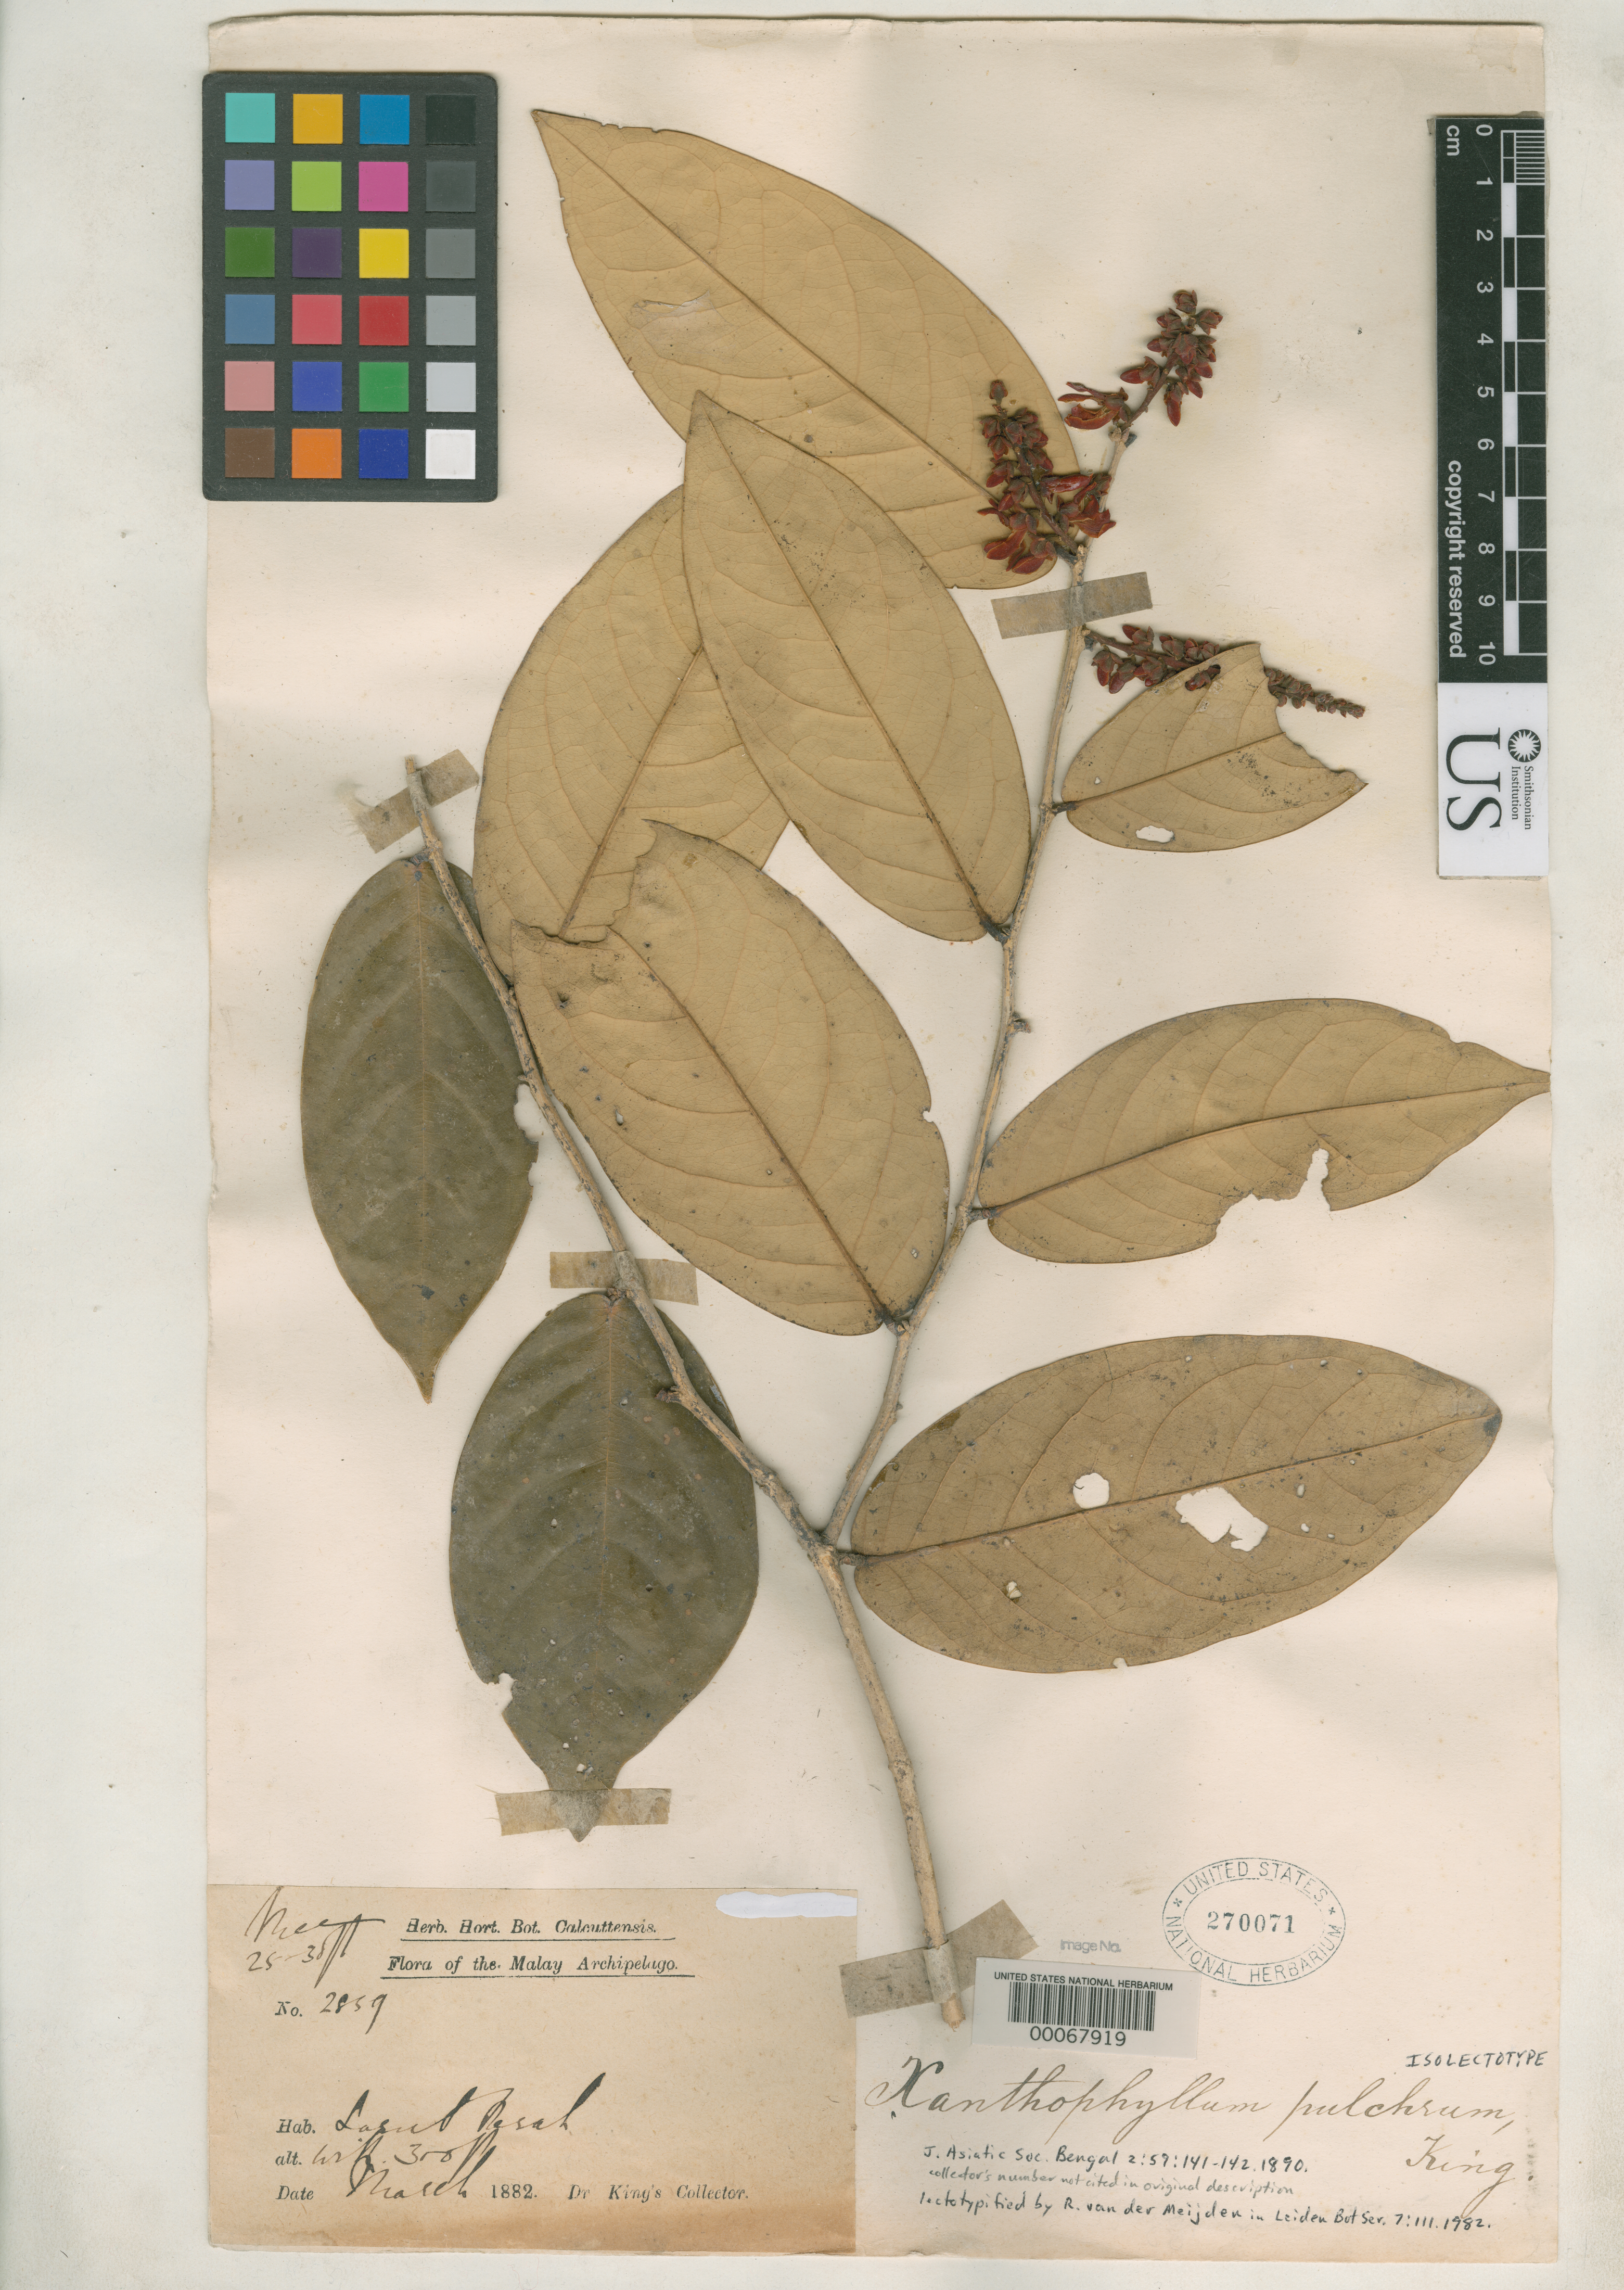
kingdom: Plantae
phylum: Tracheophyta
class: Magnoliopsida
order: Fabales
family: Polygalaceae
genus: Xanthophyllum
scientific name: Xanthophyllum pulchrum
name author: King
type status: Isosyntype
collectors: G. King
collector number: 2859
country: Malaysia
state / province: Perak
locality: Lasutperek. [Malay Peninsula]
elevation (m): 91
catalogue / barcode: US 270071